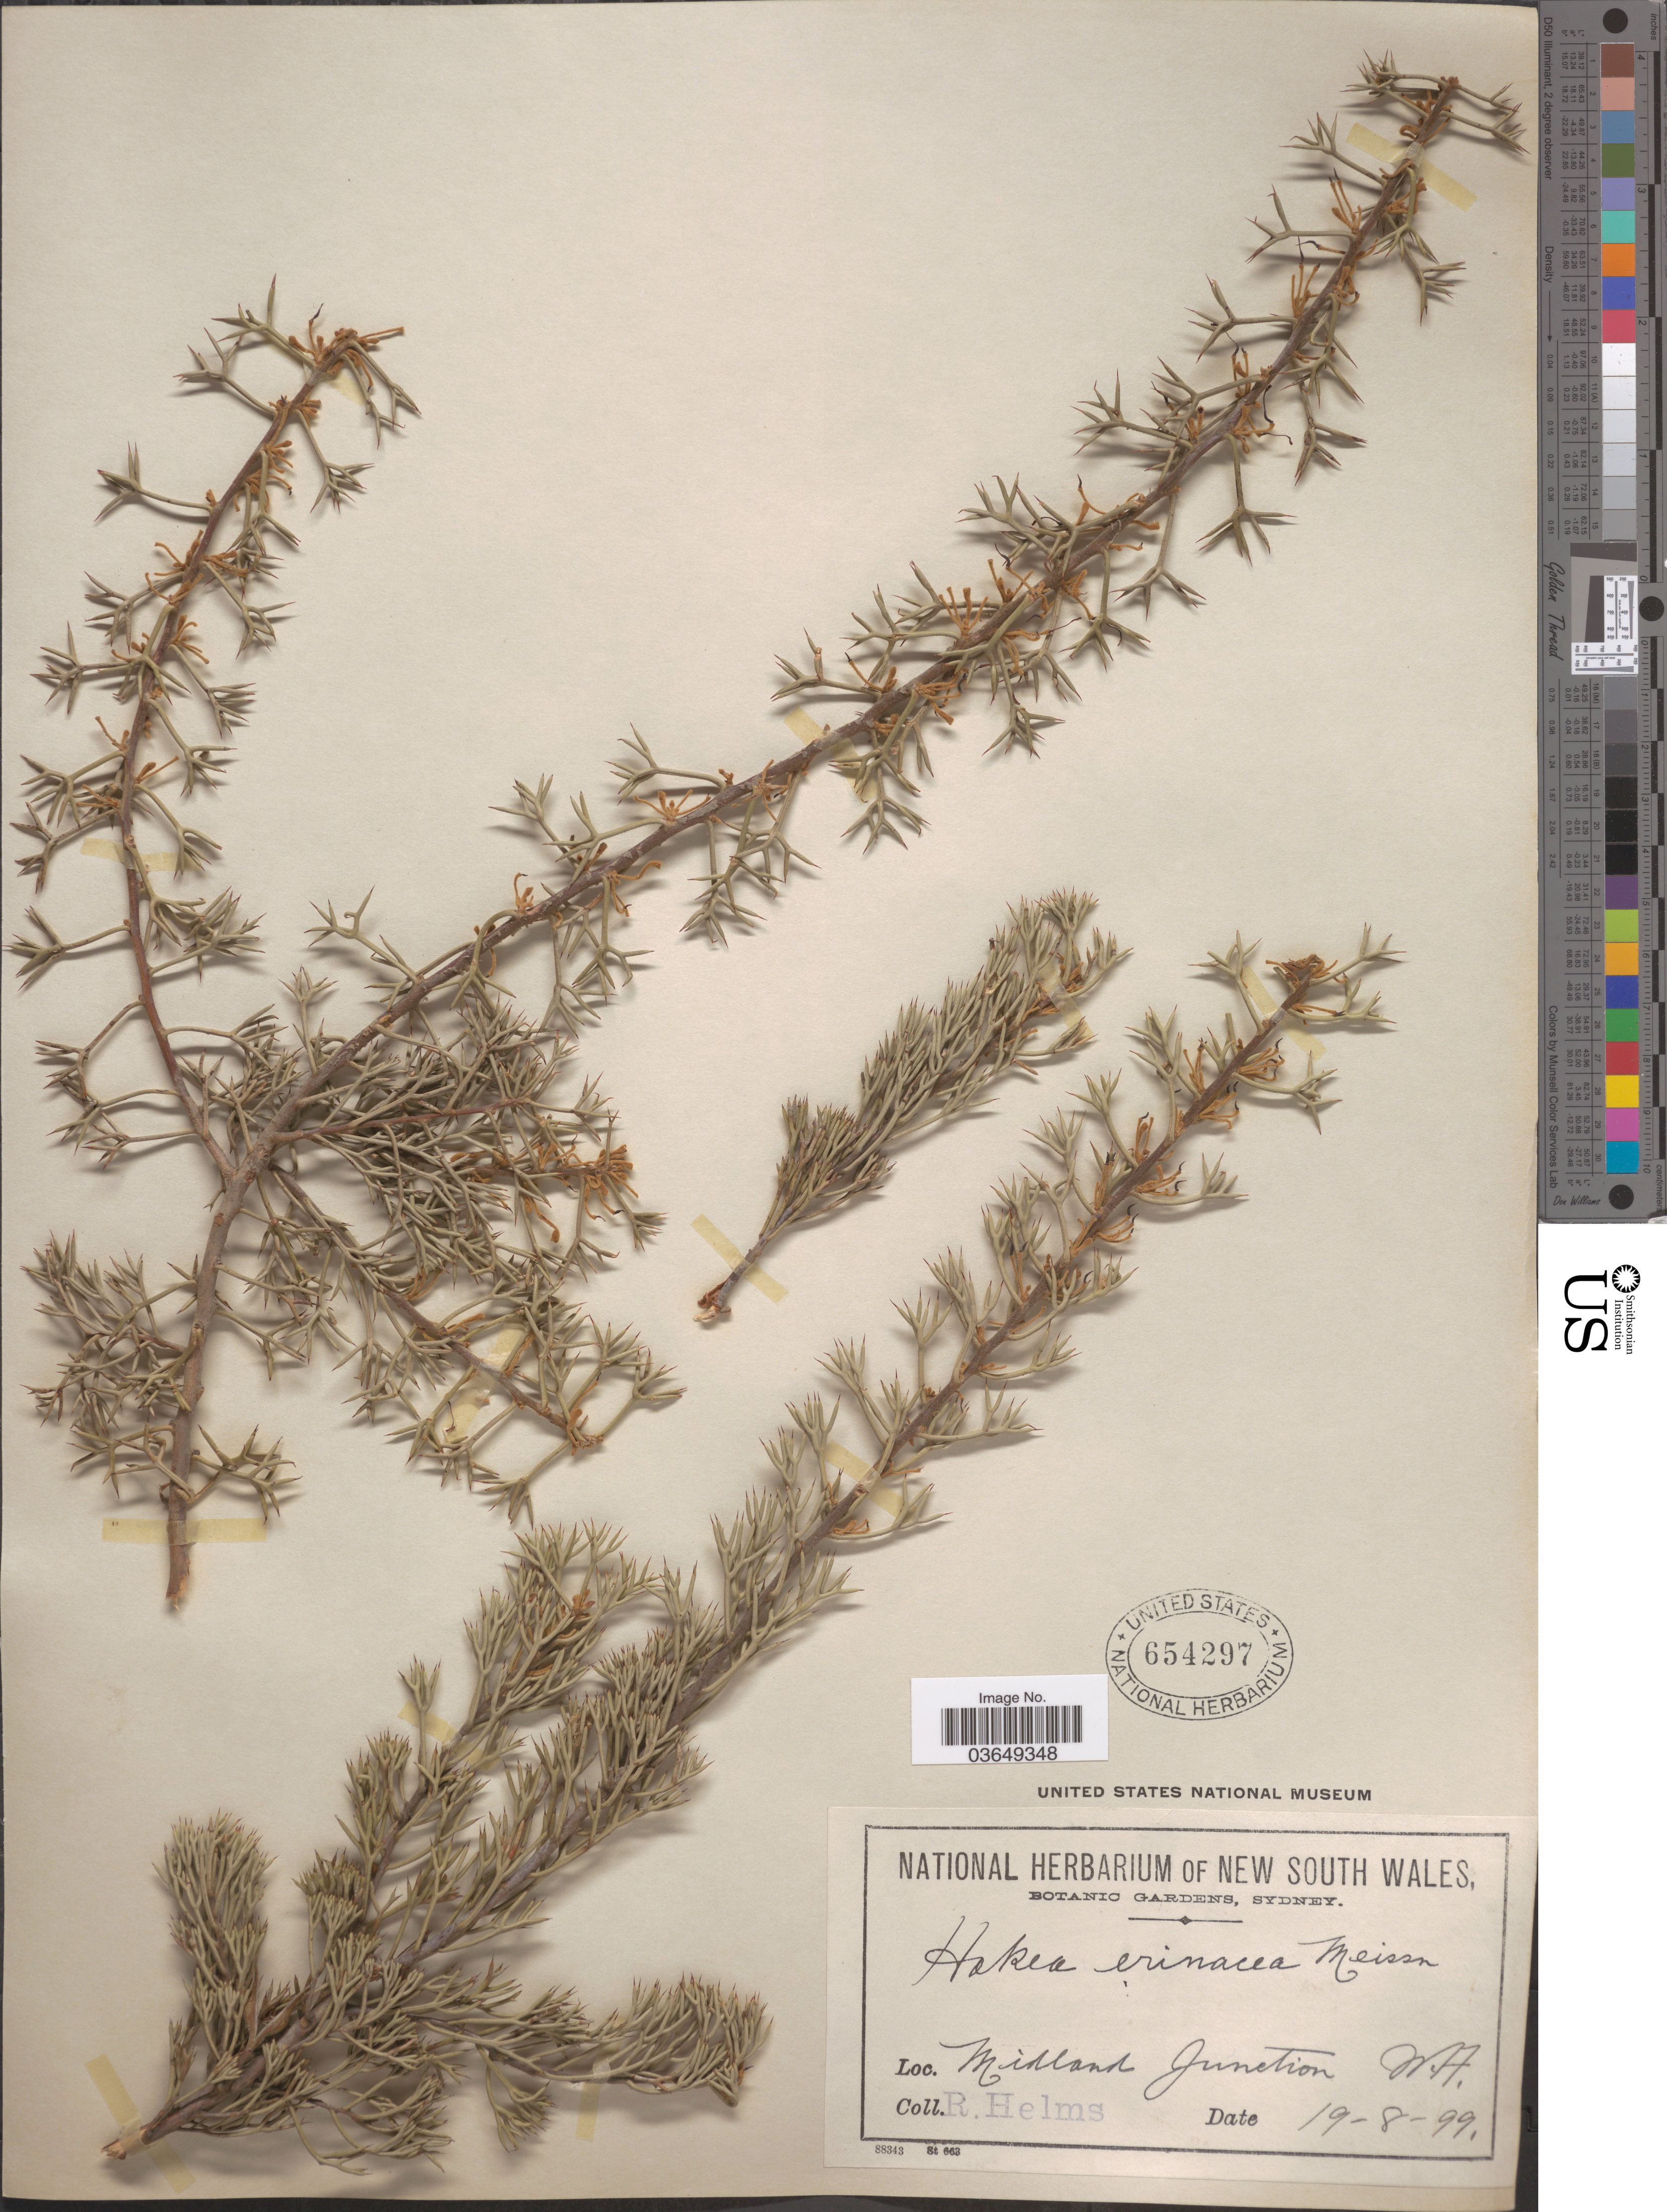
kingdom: Plantae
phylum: Tracheophyta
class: Magnoliopsida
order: Proteales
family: Proteaceae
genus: Hakea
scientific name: Hakea erinacea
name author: Meisn.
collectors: R. Helms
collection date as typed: Transcribed d/m/y: 19/8/99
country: Australia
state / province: Western Australia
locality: Midland Junction.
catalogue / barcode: US 654297